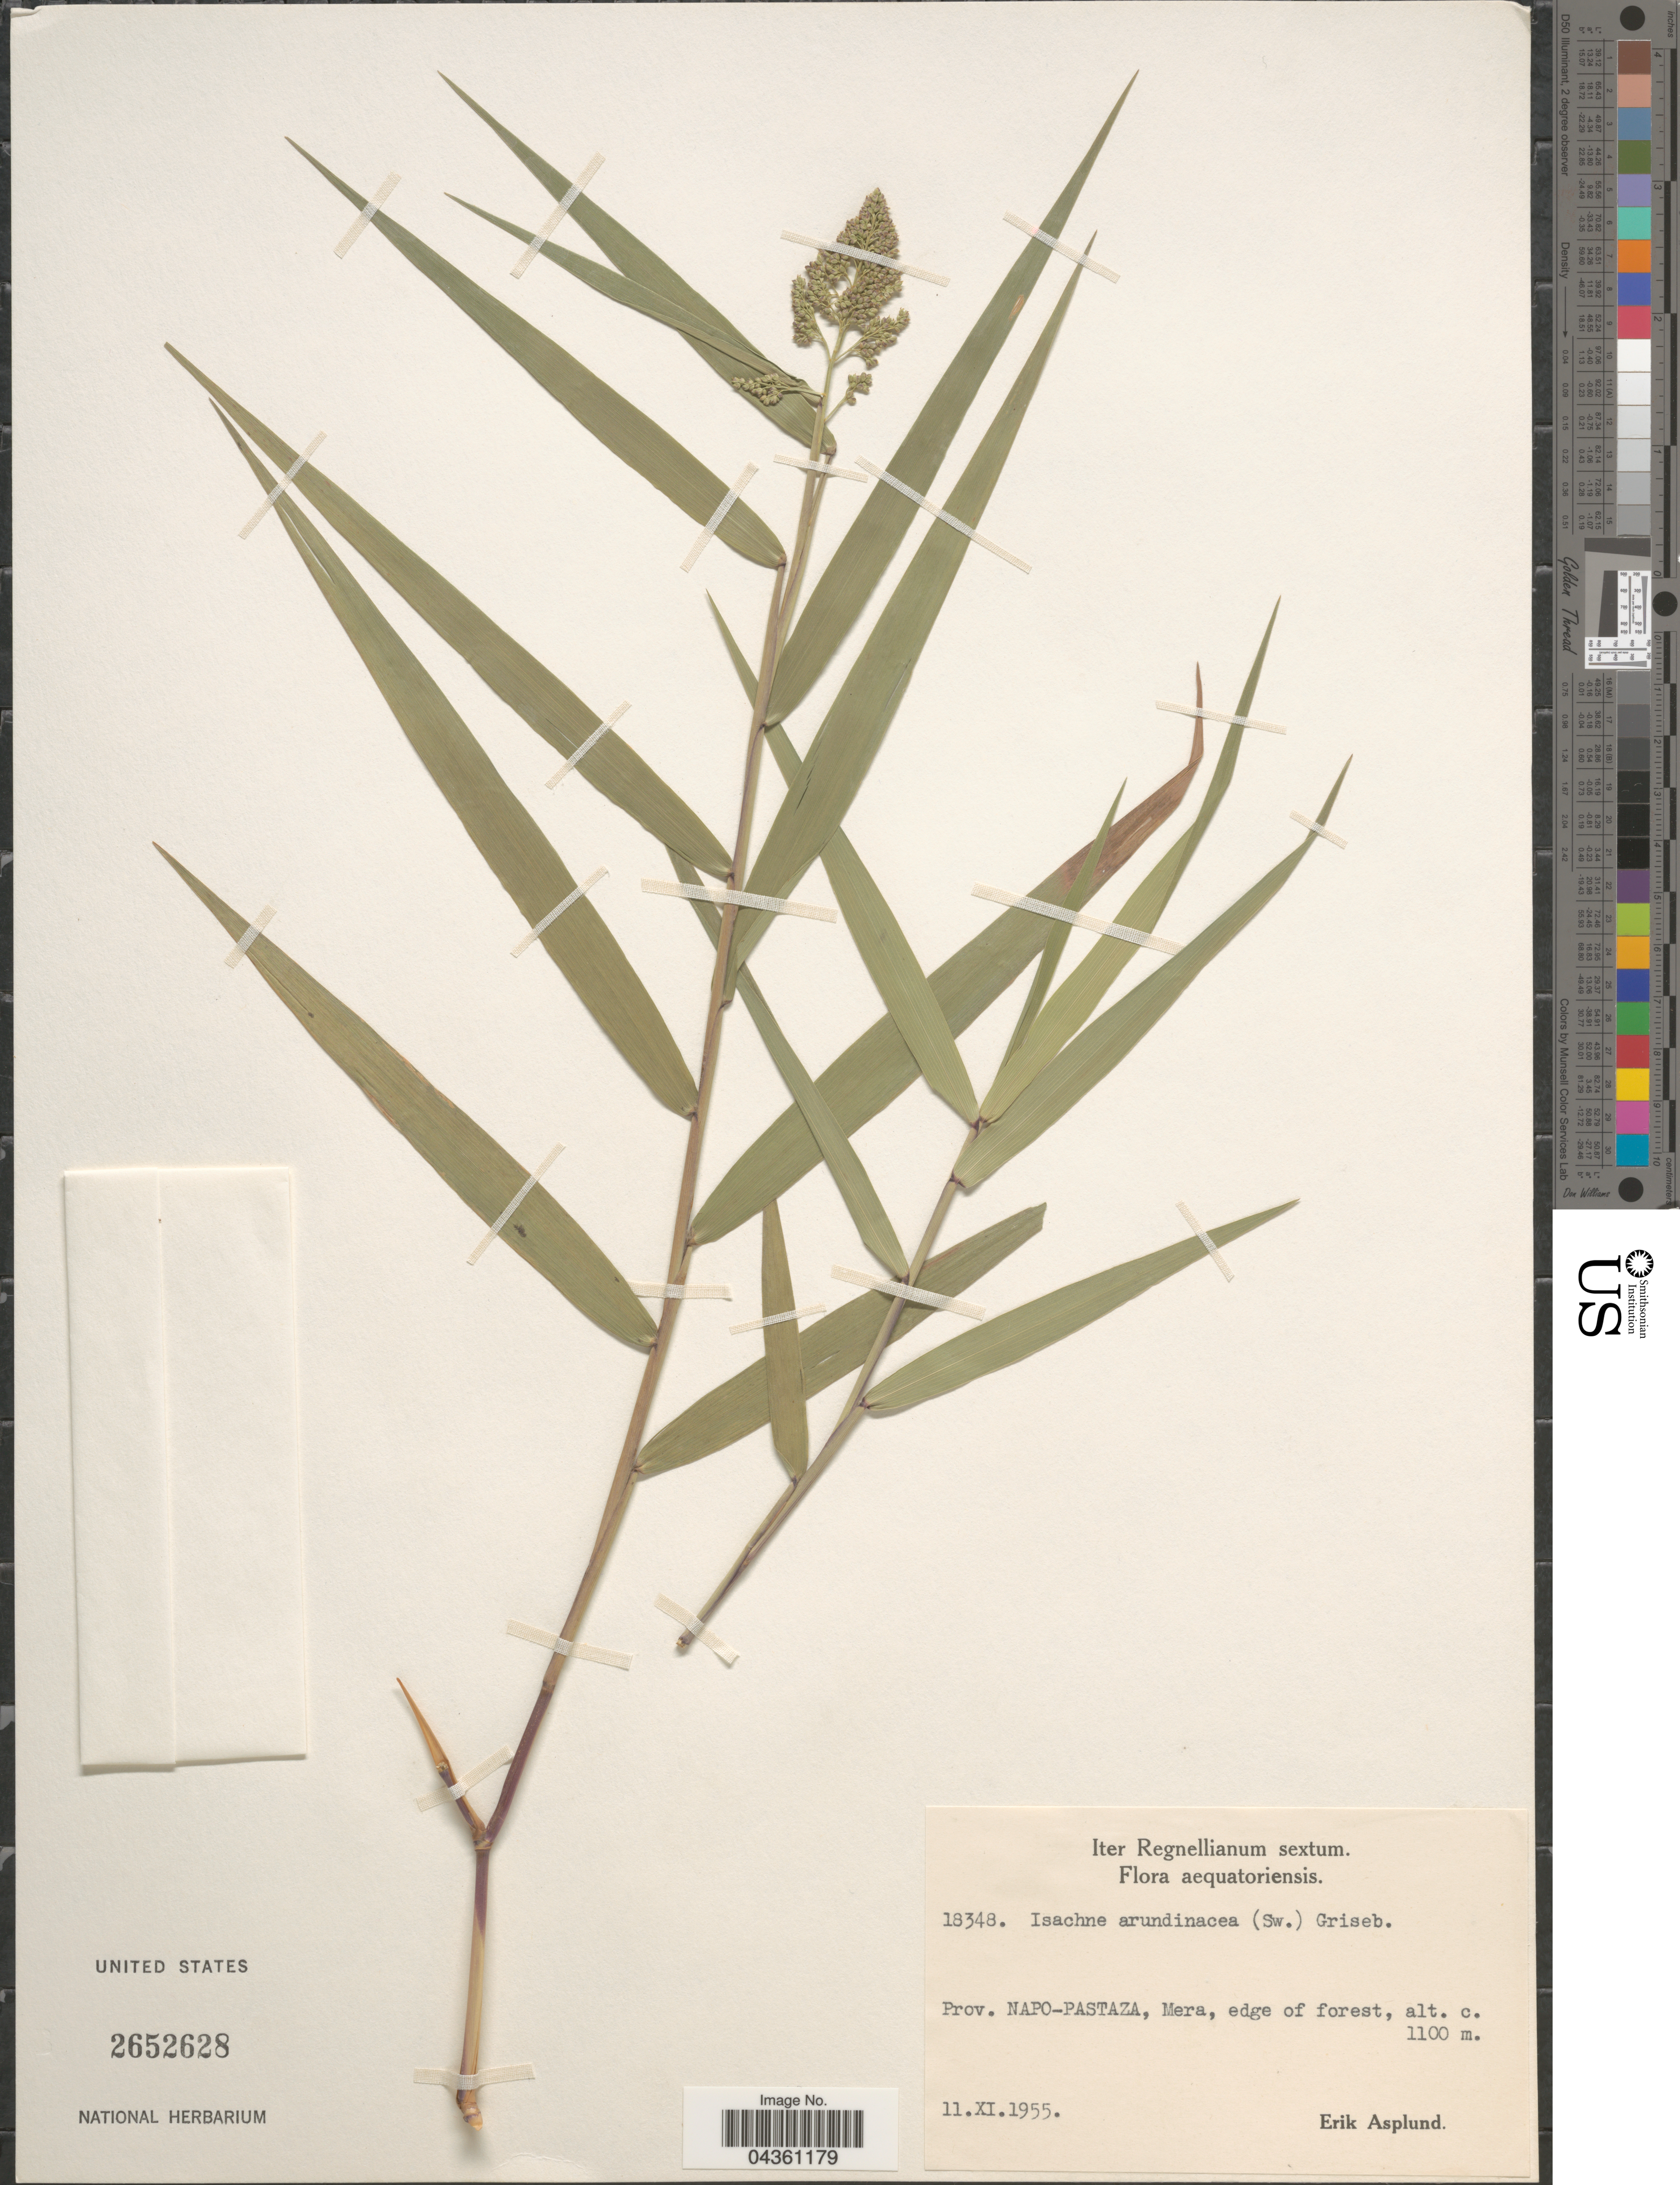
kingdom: Plantae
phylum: Tracheophyta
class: Liliopsida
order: Poales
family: Poaceae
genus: Isachne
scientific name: Isachne arundinacea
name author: (Sw.) Griseb.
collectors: E. Asplund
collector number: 18348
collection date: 1955-11-11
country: Ecuador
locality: Iter Regnellianum sextum. Prov. Napo-Pastaza, Mera, edge of forest.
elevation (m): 1100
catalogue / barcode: US 2652628